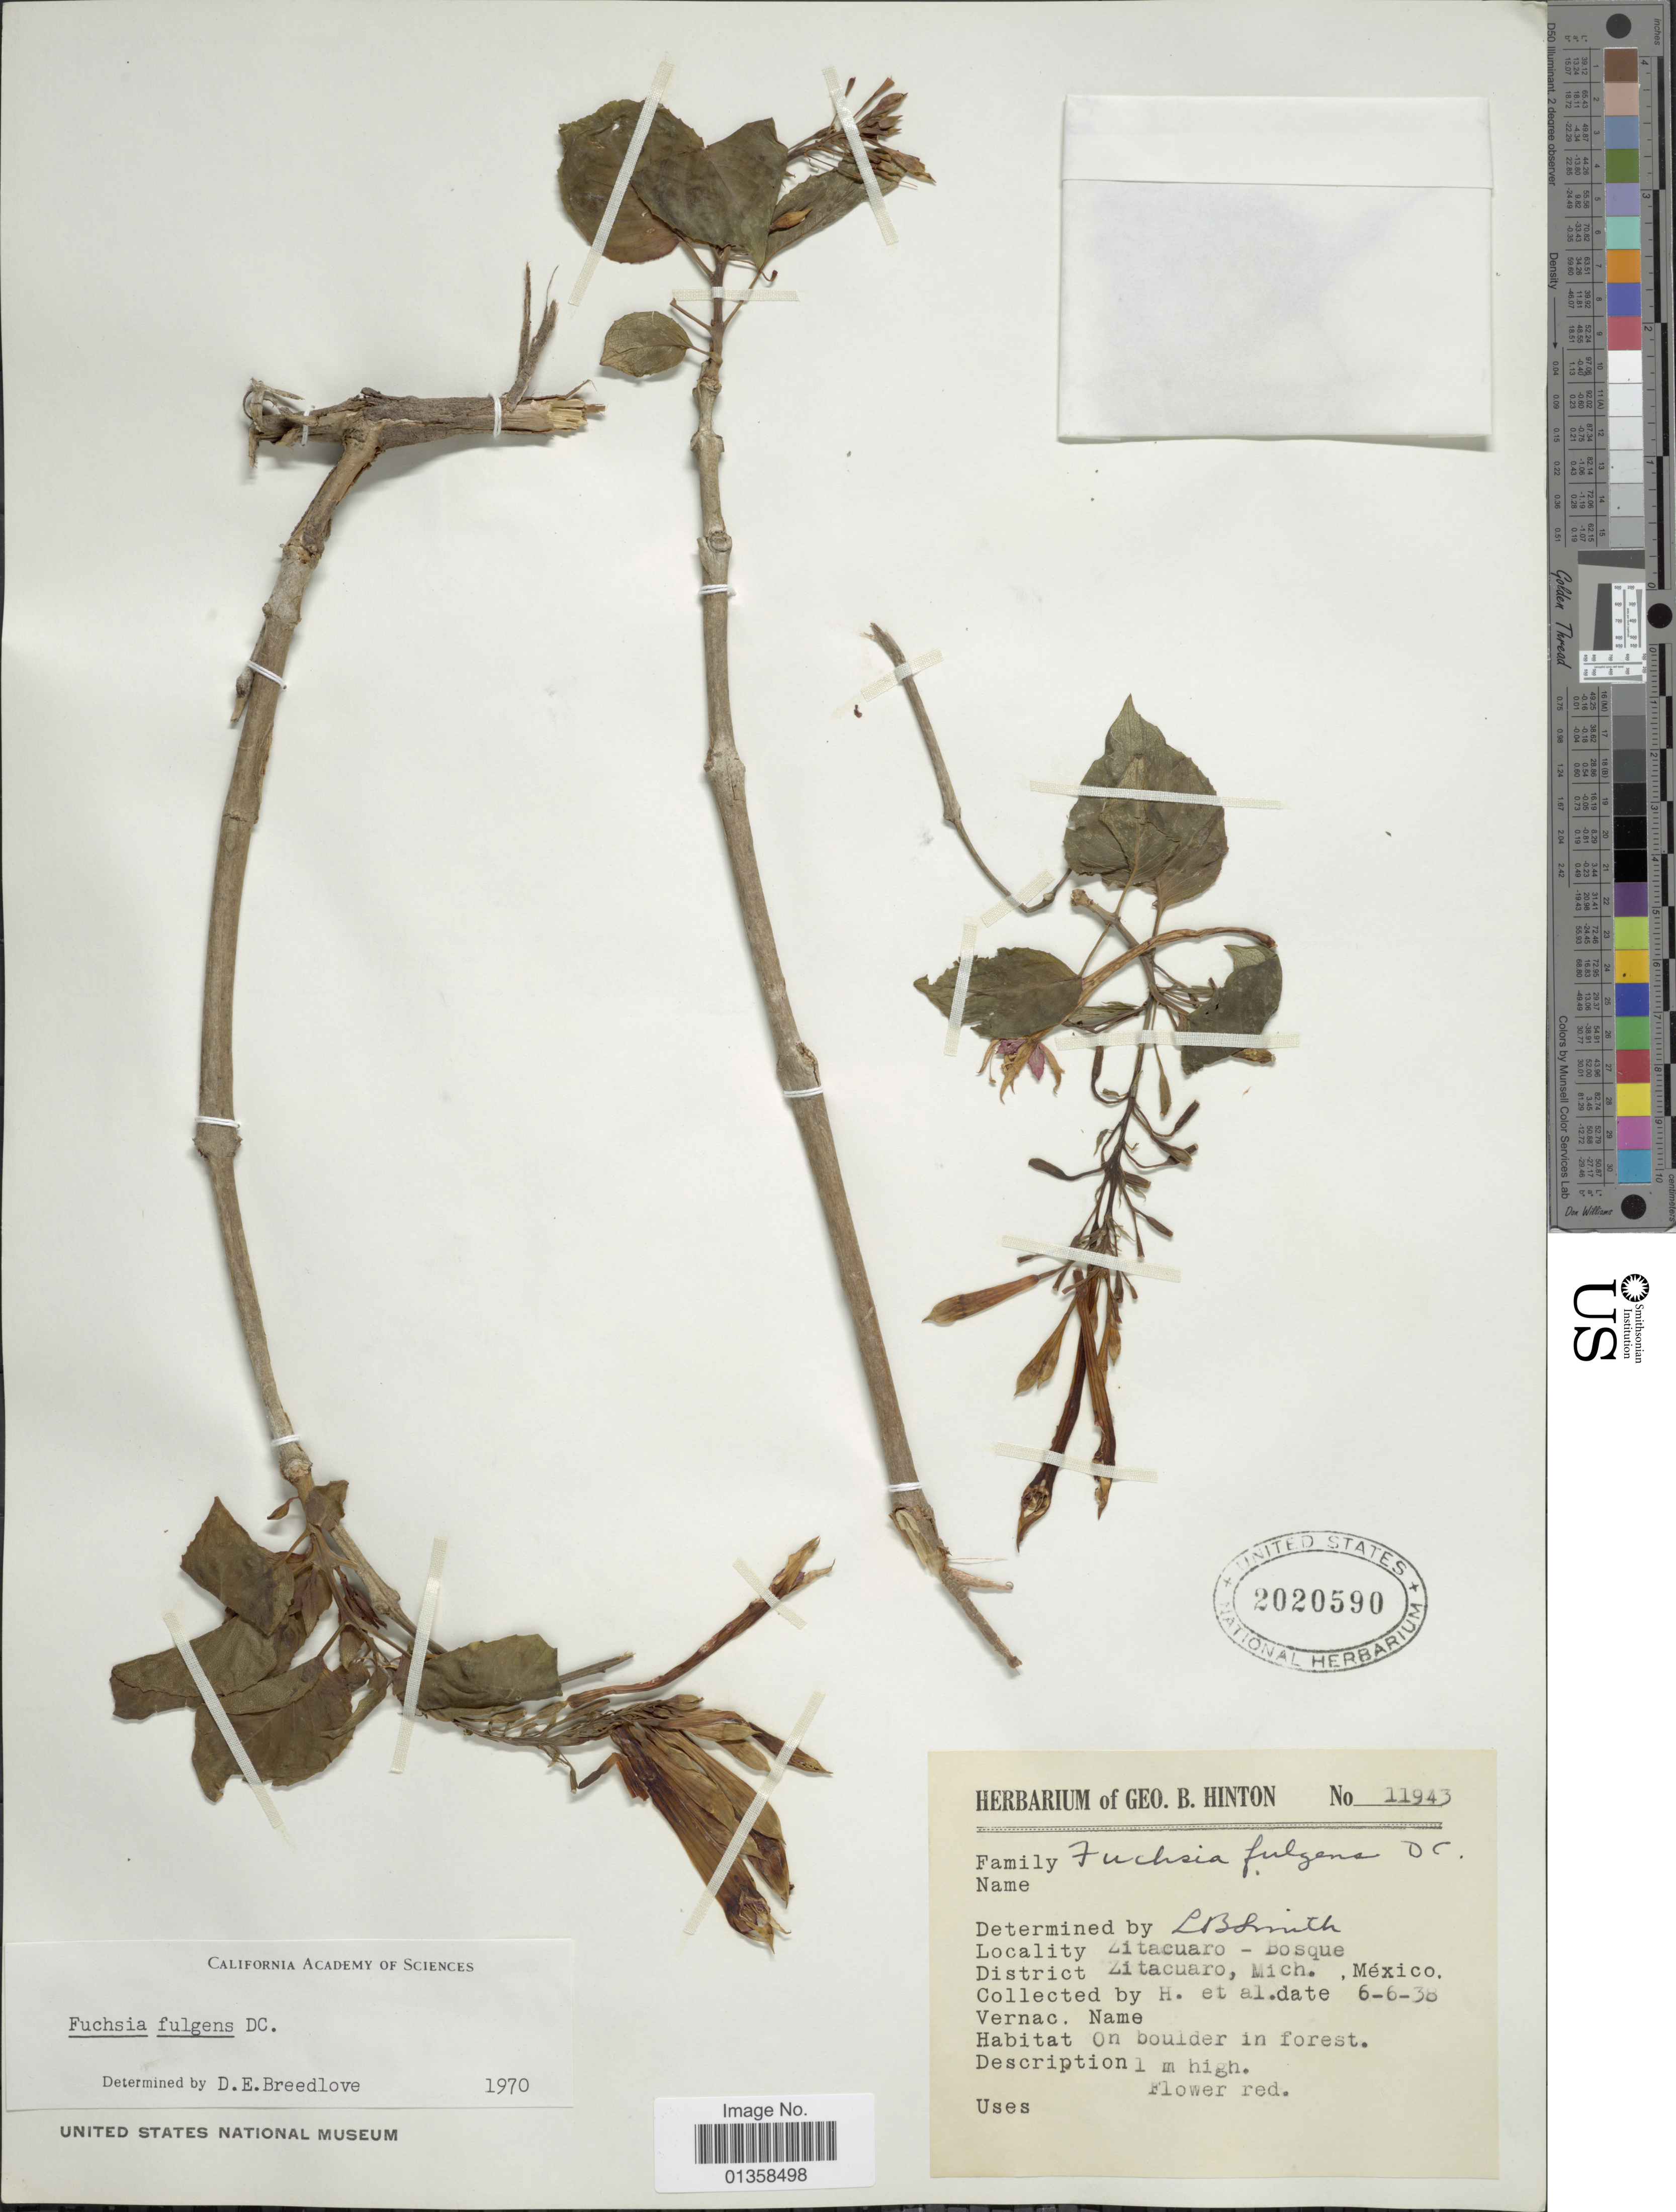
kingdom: Plantae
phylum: Tracheophyta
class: Magnoliopsida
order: Myrtales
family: Onagraceae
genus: Fuchsia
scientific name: Fuchsia fulgens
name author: DC.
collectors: G. B. Hinton & et al.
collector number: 11943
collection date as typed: Transcribed d/m/y: 6/6/38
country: Mexico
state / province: Michoacan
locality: Zitacuaro - Bosque, District Zitacuaro, Mich.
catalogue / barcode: US 2020590